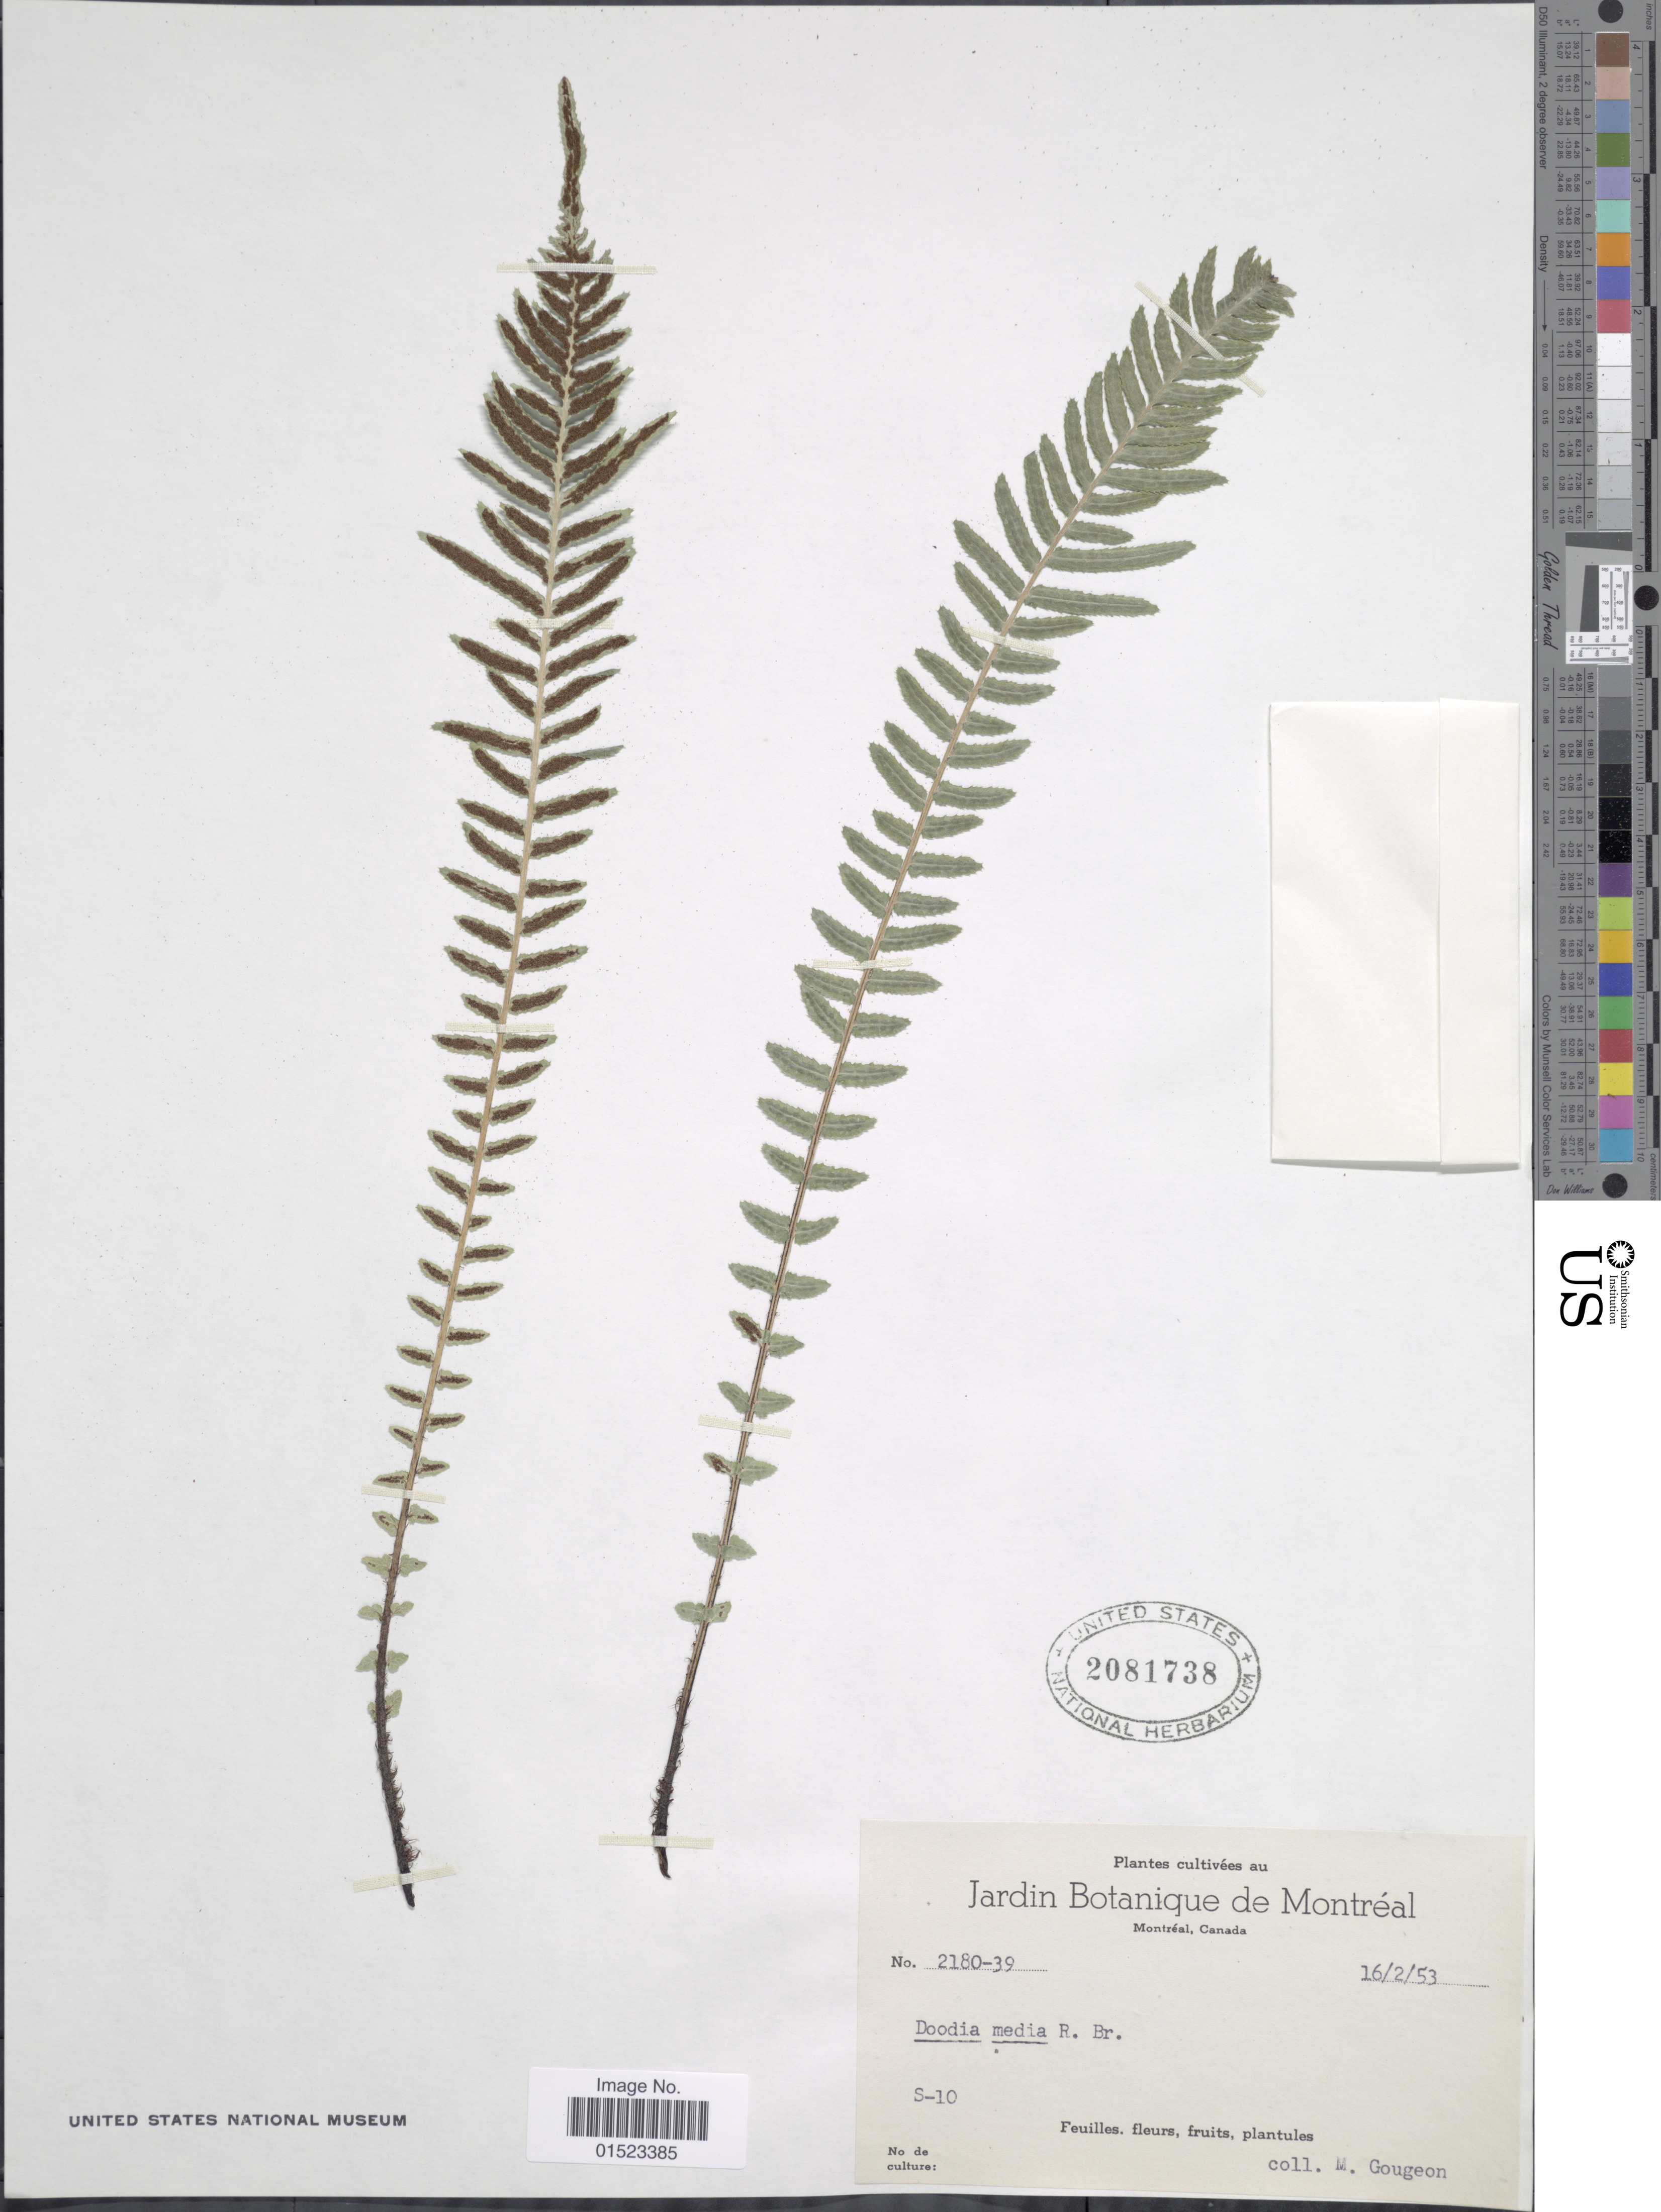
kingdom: Plantae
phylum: Tracheophyta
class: Polypodiopsida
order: Polypodiales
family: Blechnaceae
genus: Blechnum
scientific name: Blechnum medium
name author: (R. Br.) Christenh.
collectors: M. Gougeon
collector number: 2180-39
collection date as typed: Transcribed d/m/y: 16/2/53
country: Canada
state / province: Quebec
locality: Montreal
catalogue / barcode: US 2081738